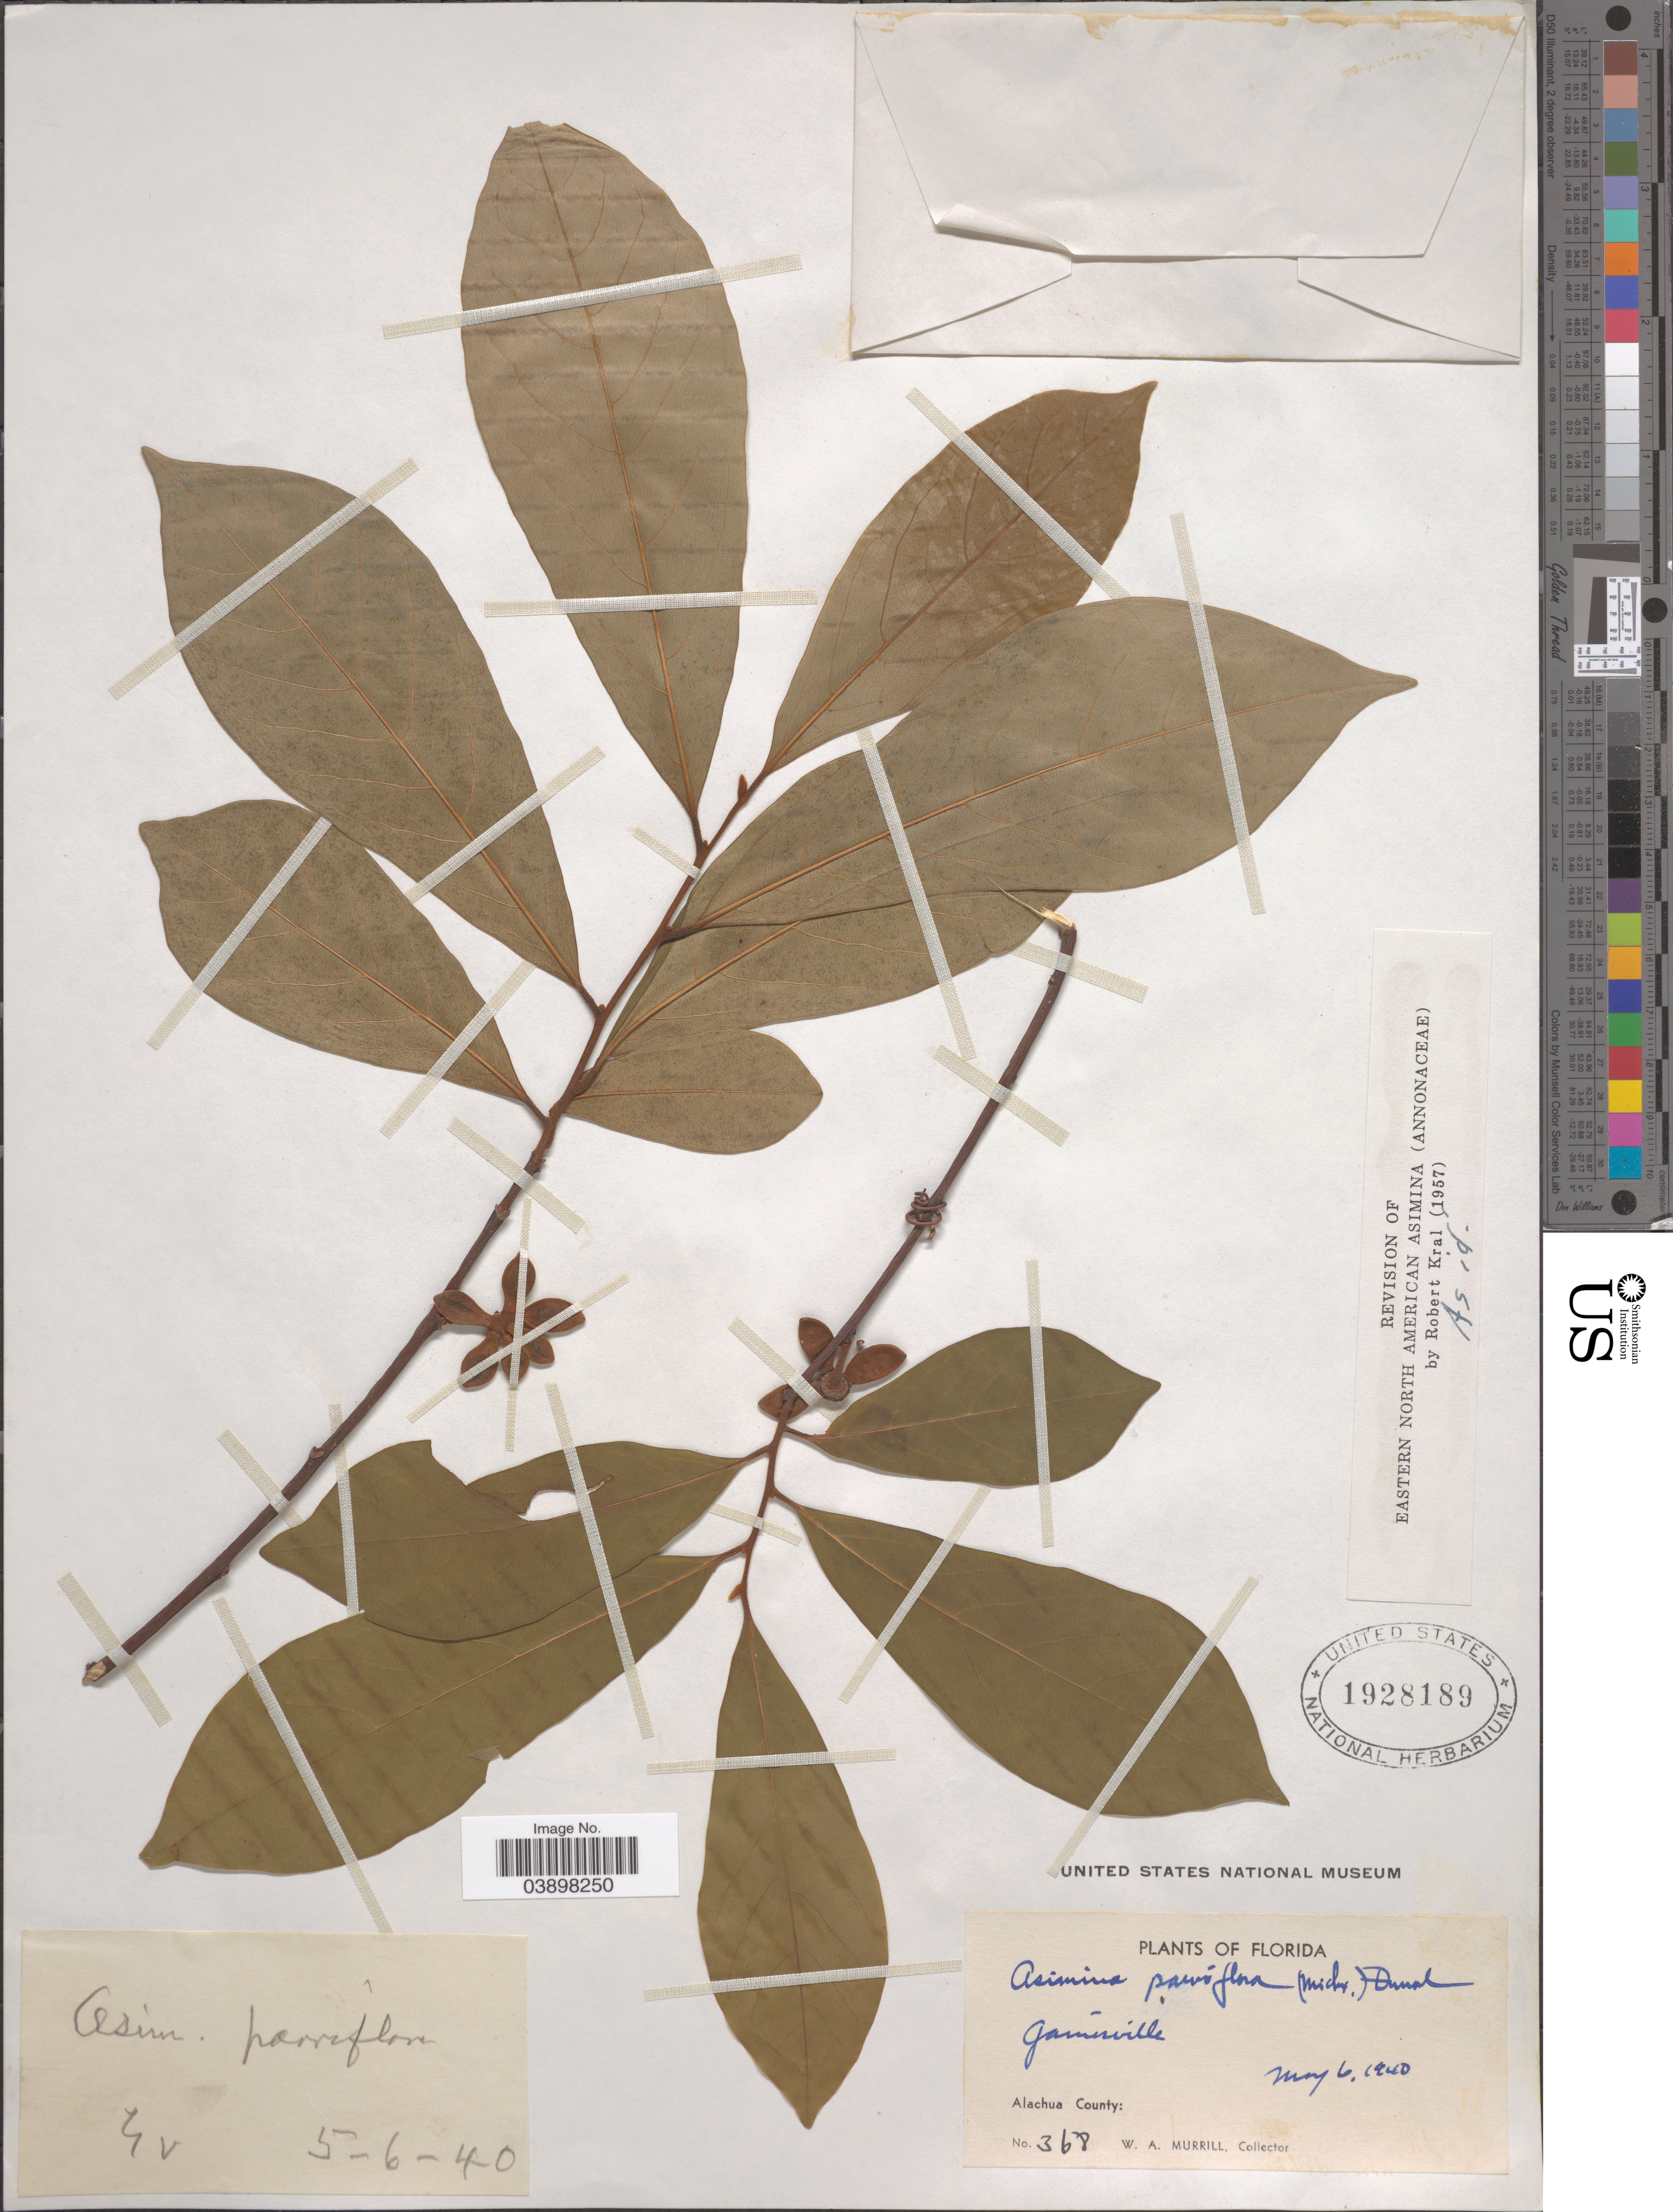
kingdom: Plantae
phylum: Tracheophyta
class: Magnoliopsida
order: Magnoliales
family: Annonaceae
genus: Asimina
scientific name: Asimina parviflora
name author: (Michx.) Dunal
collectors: W. A. Murrill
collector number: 368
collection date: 1940-05-06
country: United States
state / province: Florida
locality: Gainesville. Alachua County.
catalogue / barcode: US 1928189